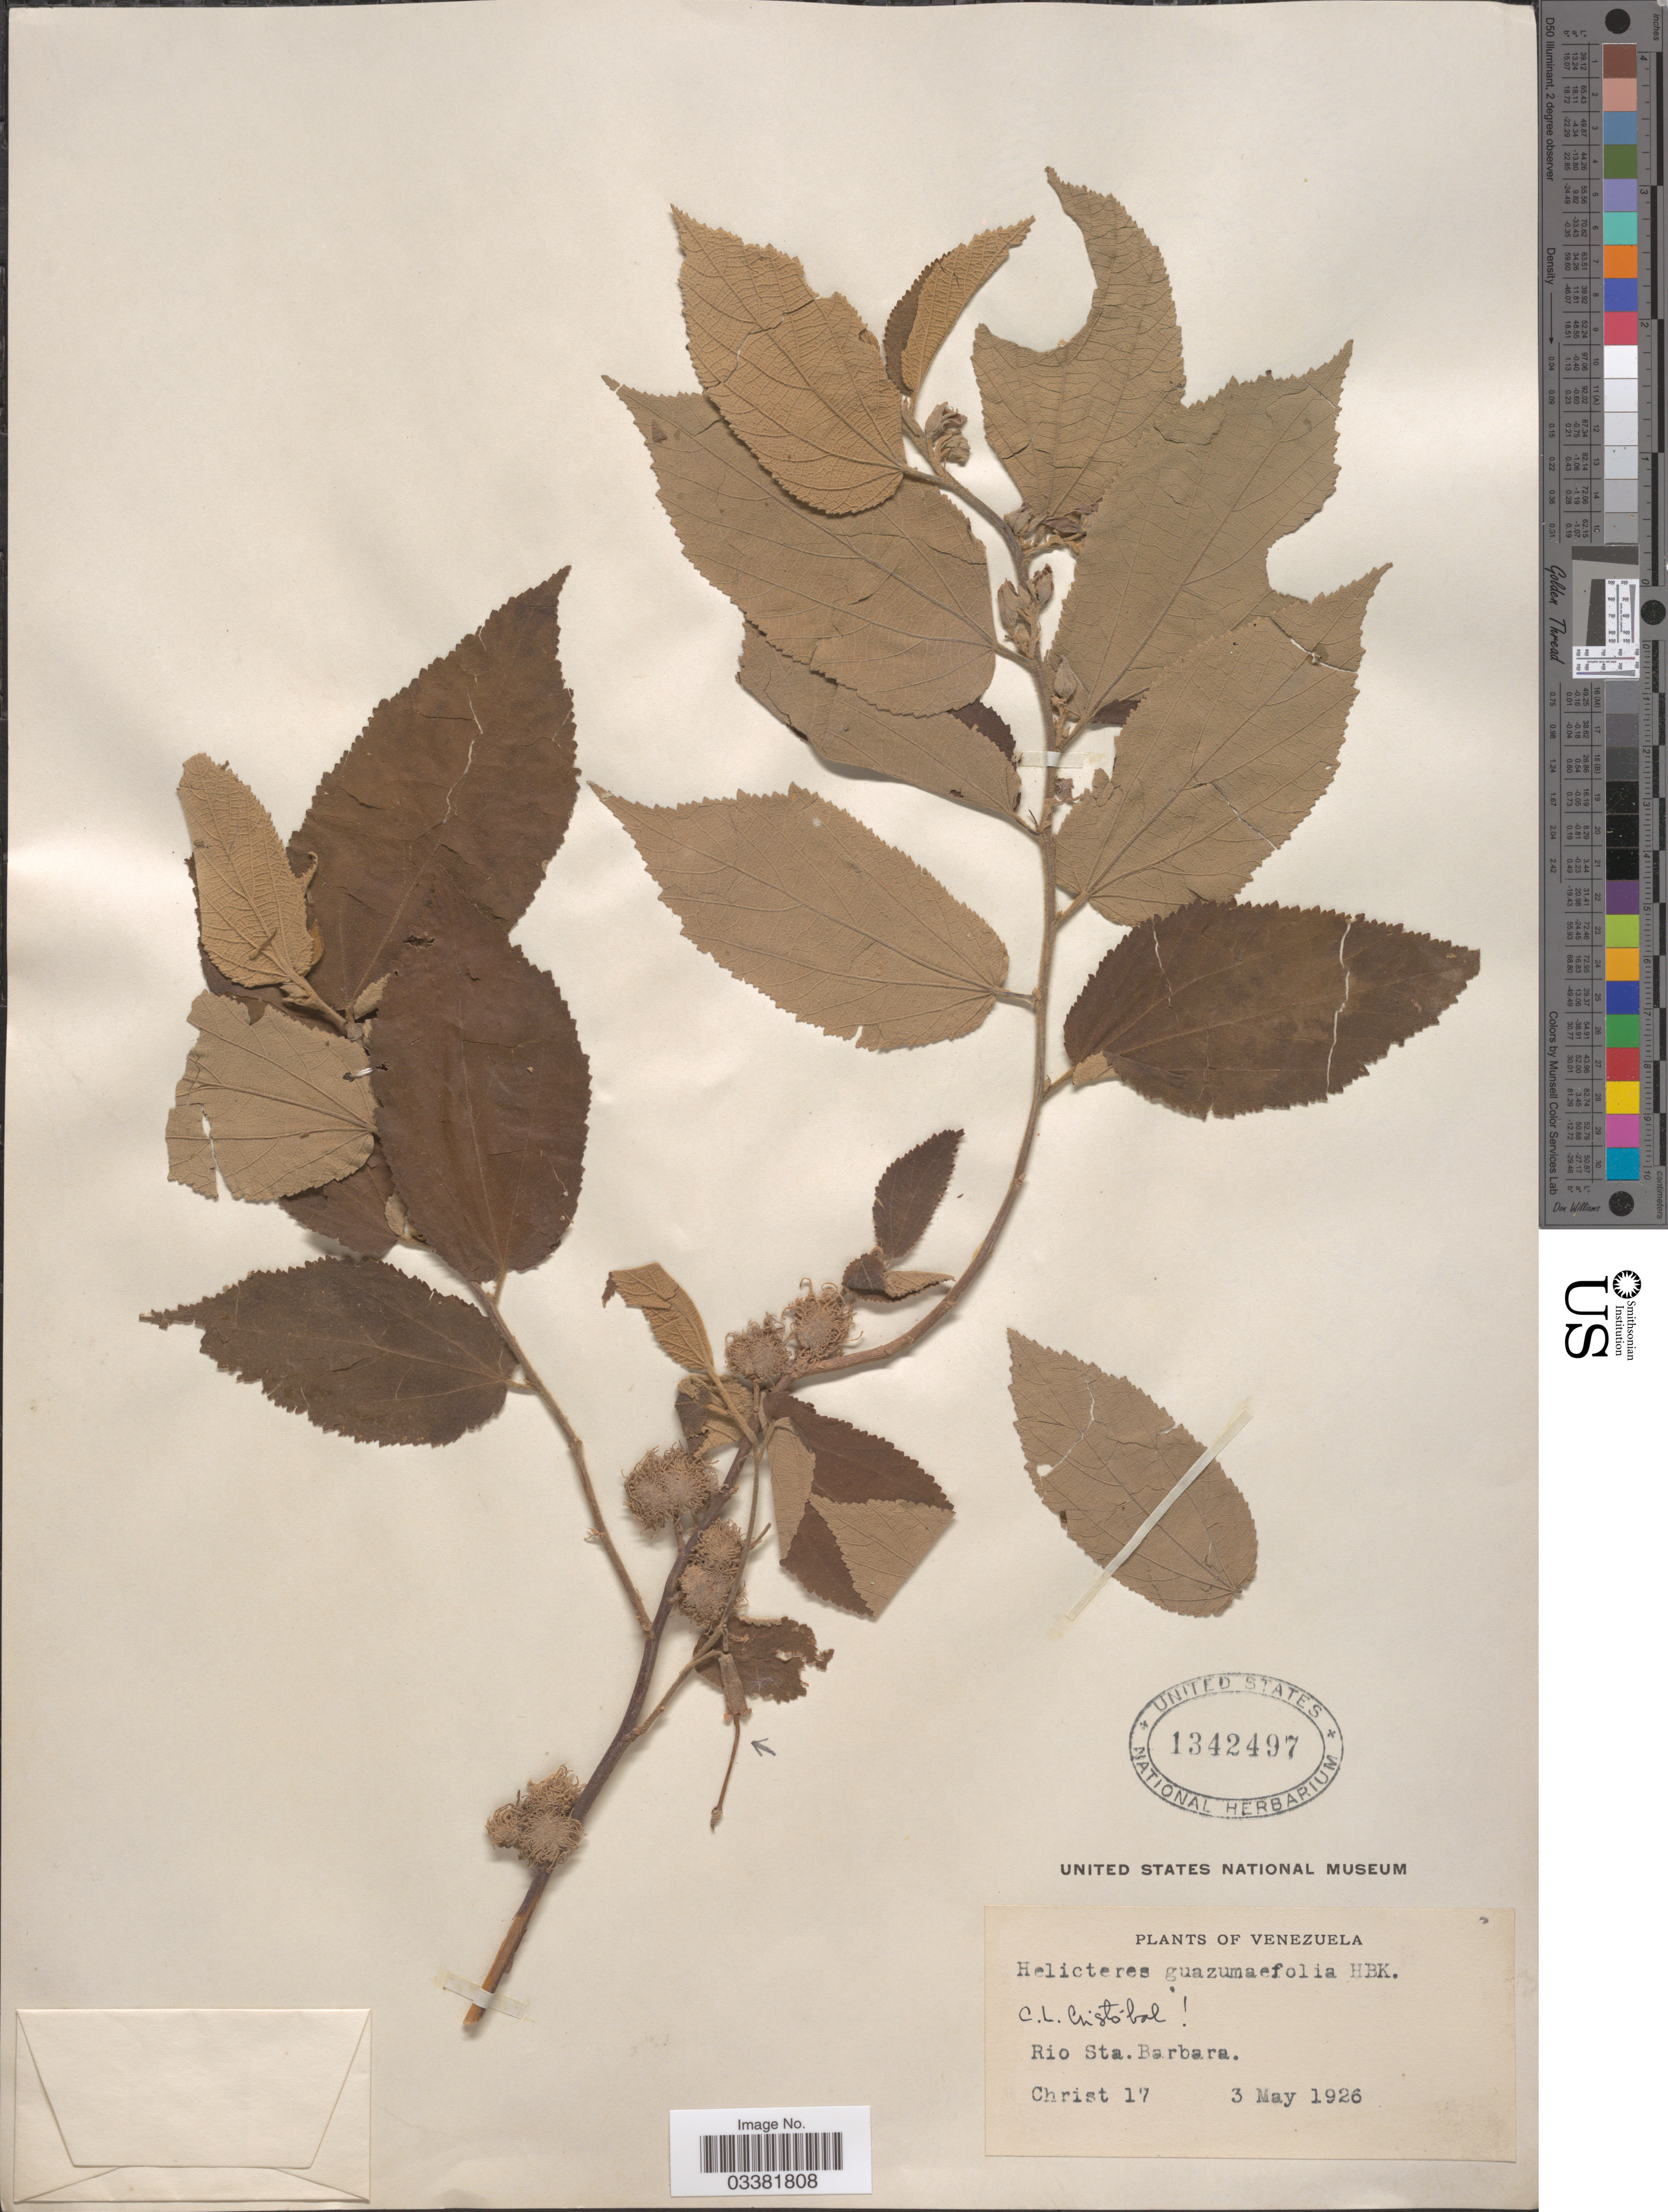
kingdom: Plantae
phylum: Tracheophyta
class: Magnoliopsida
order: Malvales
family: Malvaceae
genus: Helicteres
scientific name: Helicteres guazumifolia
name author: Kunth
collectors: Christ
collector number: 17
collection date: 1926-05-03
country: Venezuela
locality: Rio Sta. Barbara.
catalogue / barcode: US 1342497